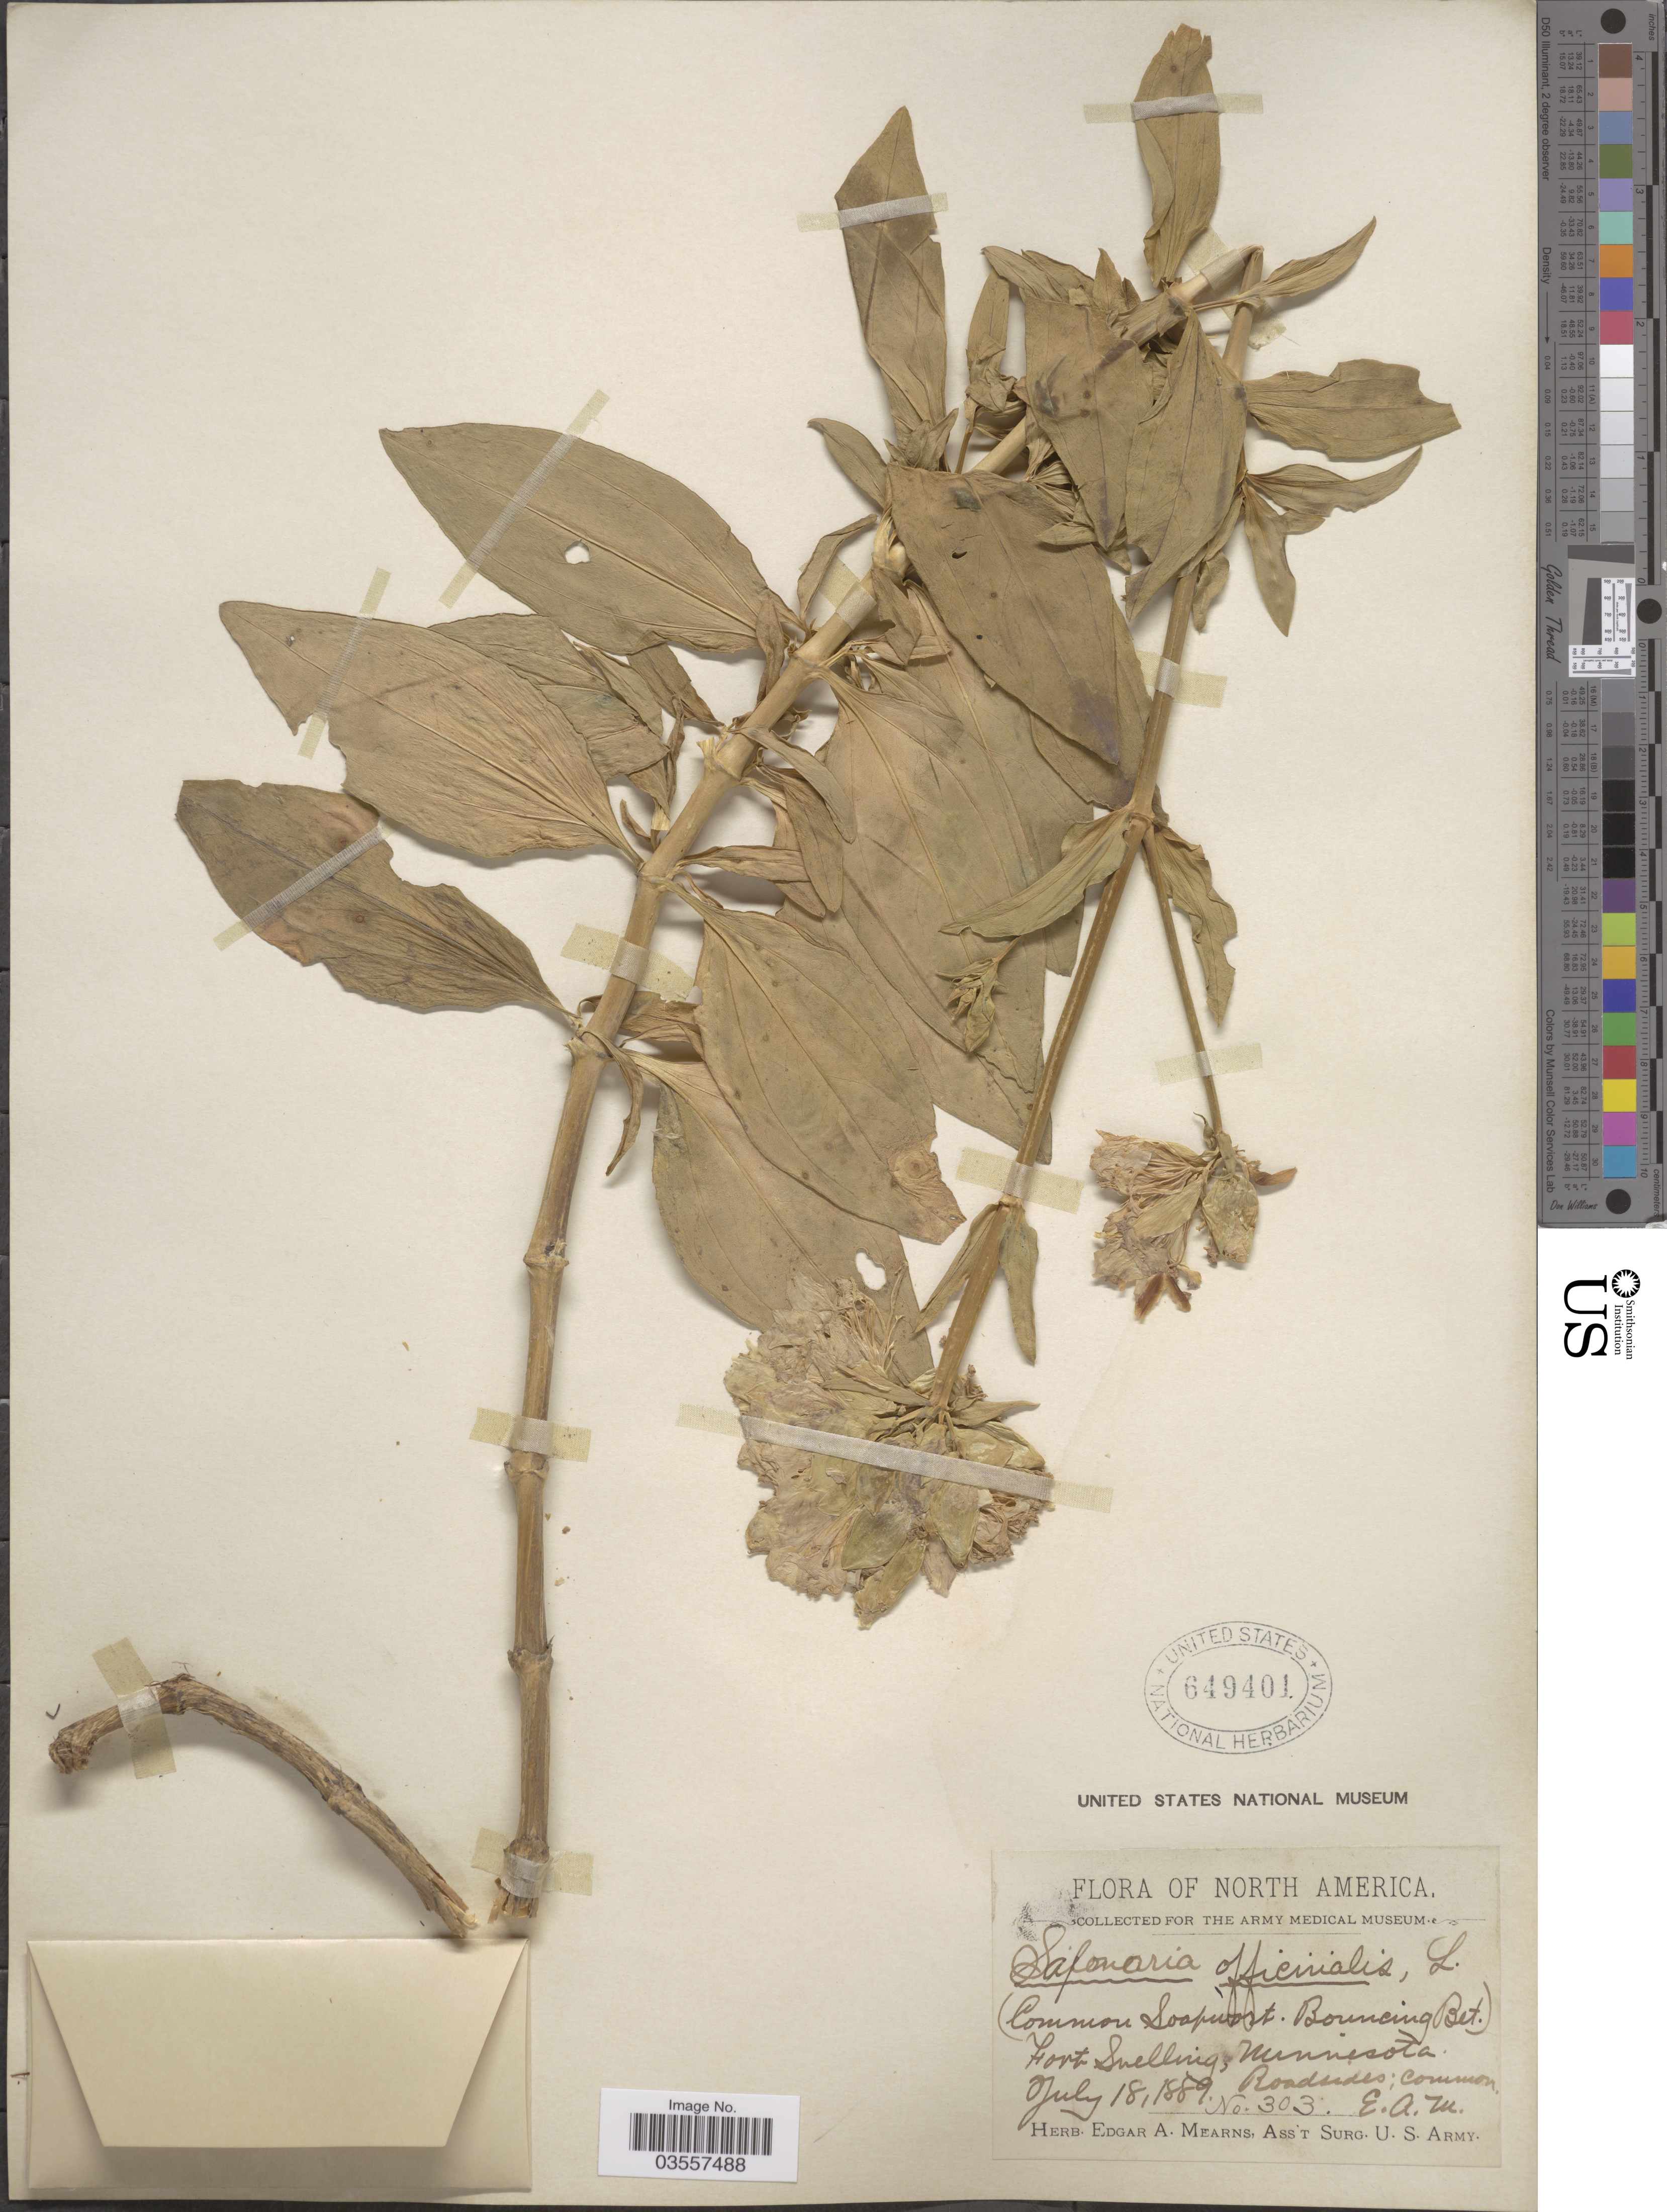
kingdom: Plantae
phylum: Tracheophyta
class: Magnoliopsida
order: Caryophyllales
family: Caryophyllaceae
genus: Saponaria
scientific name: Saponaria officinalis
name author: L.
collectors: E. A. Mearns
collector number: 303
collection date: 1889-07-18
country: United States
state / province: Minnesota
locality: Fort Snelling, Roadsides.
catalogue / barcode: US 649401